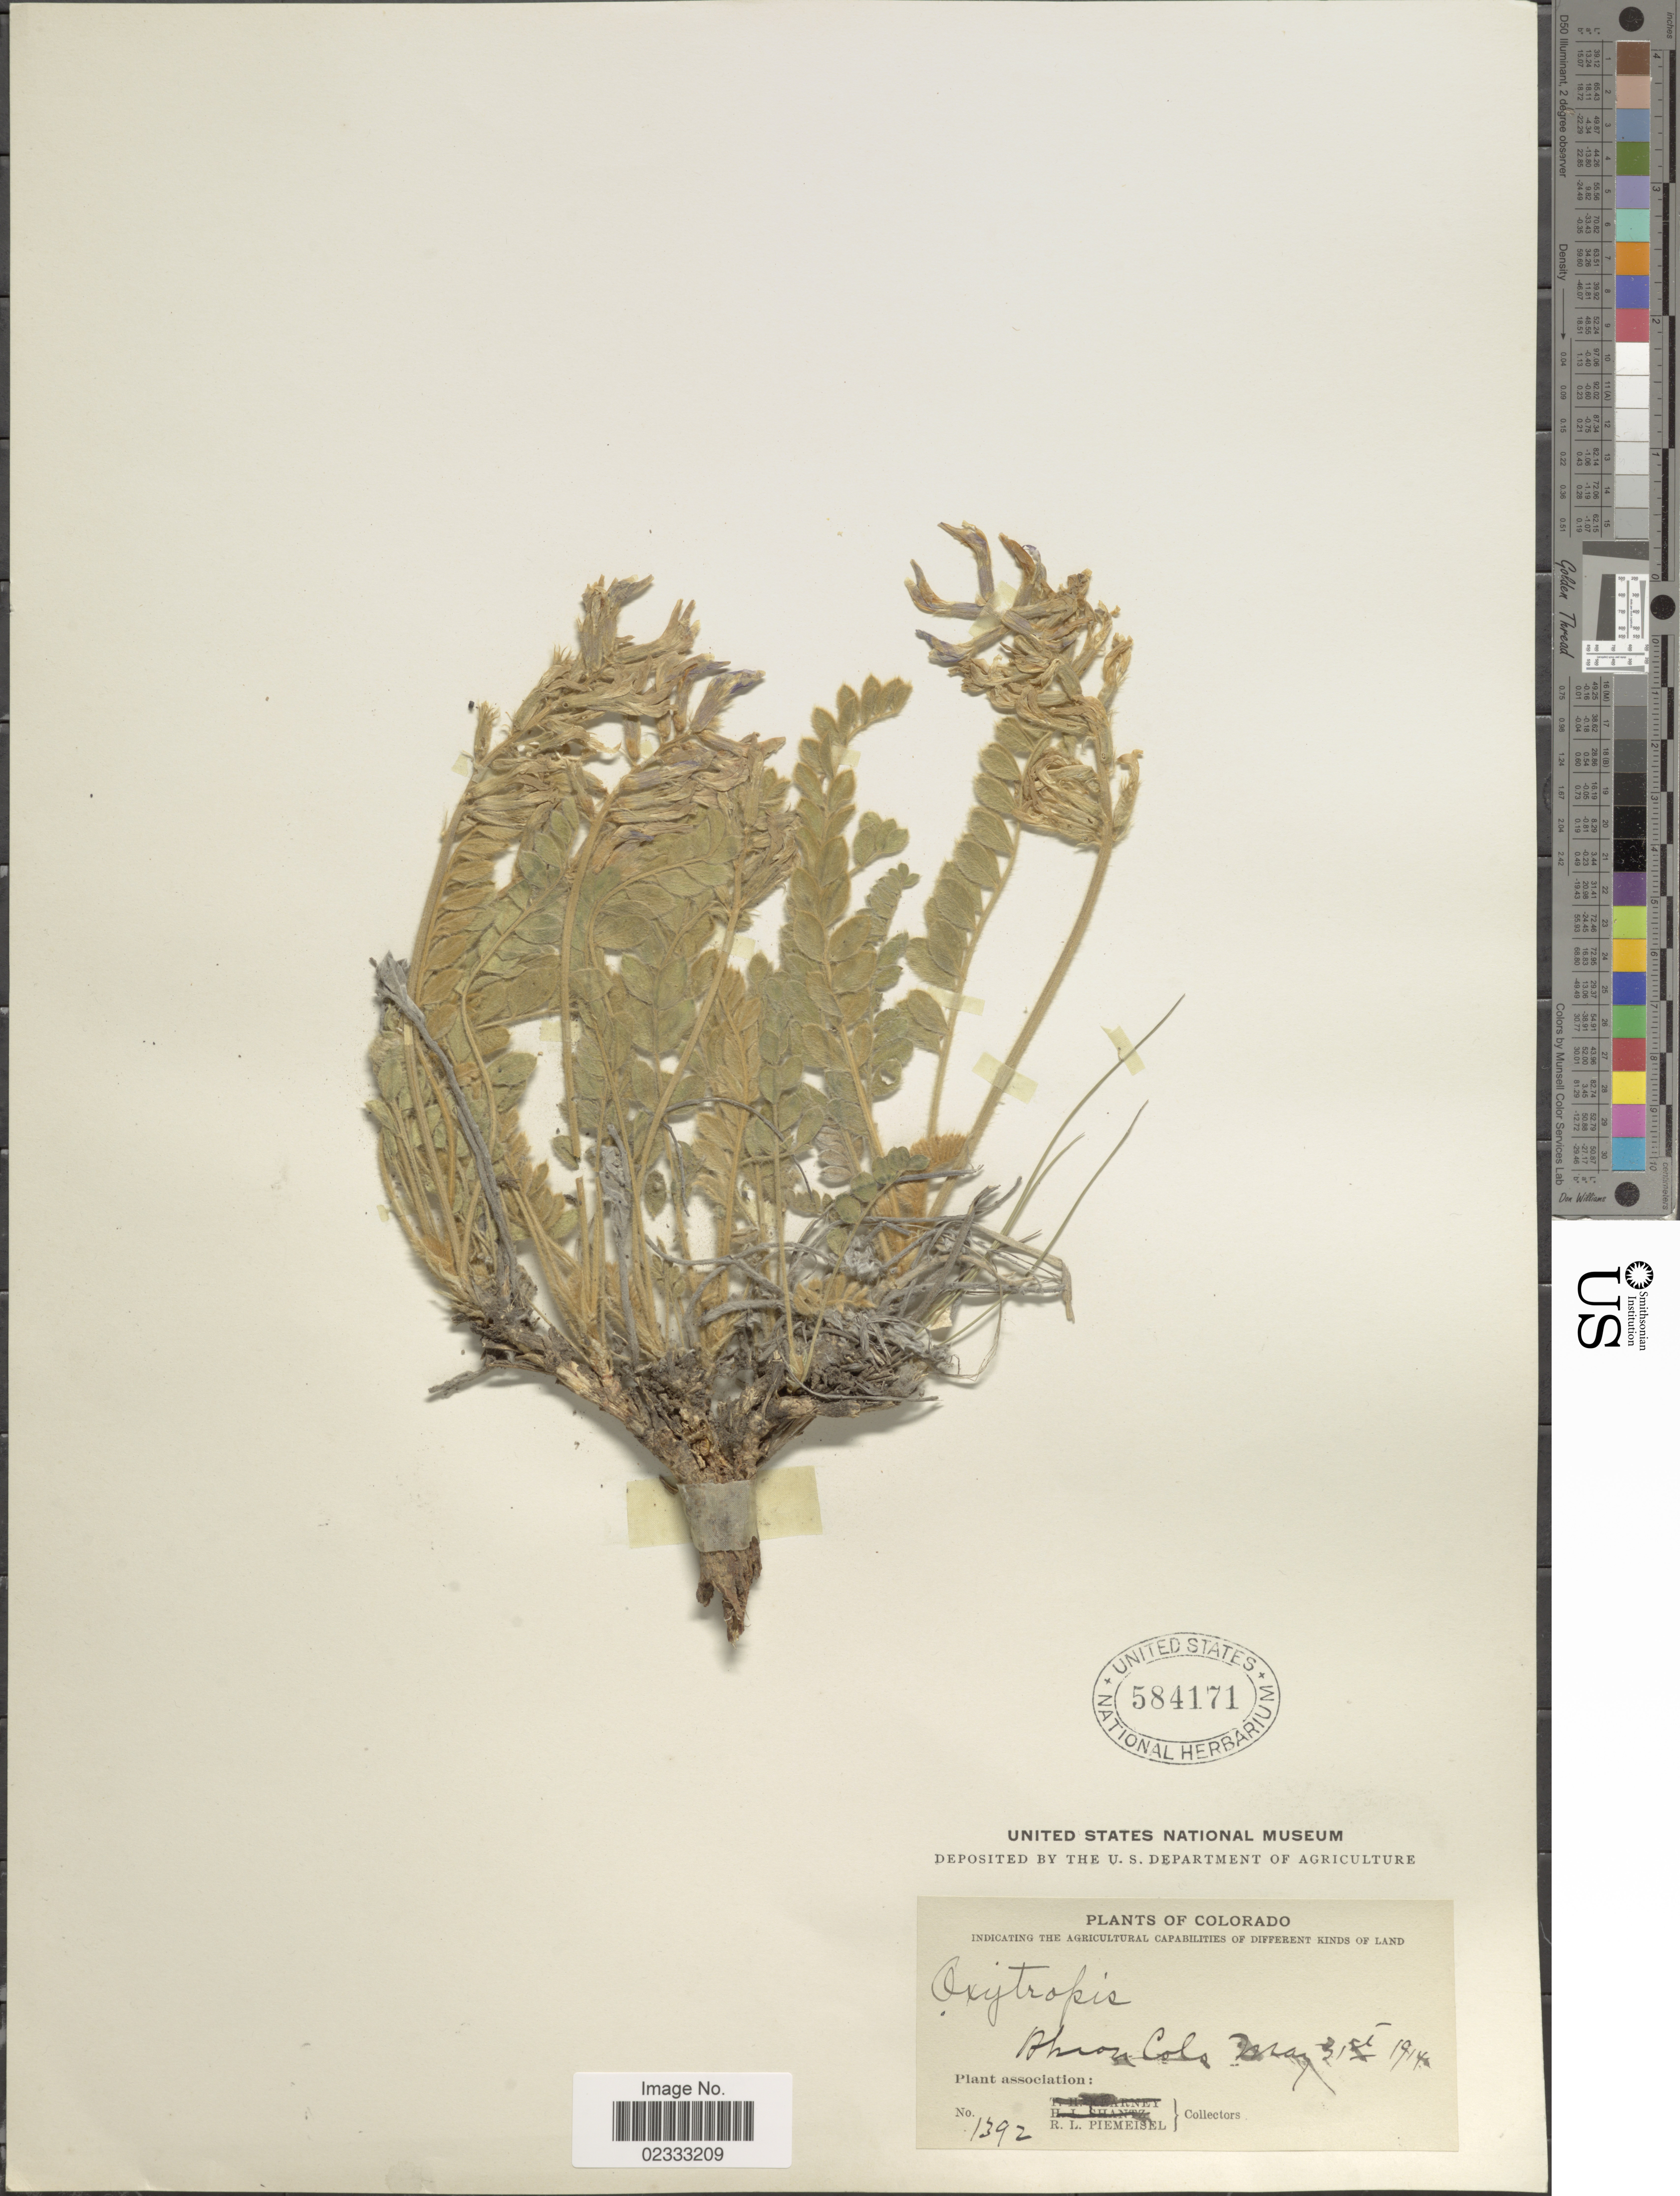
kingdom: Plantae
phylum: Tracheophyta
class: Magnoliopsida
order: Fabales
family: Fabaceae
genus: Astragalus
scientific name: Astragalus mollissimus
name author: Torr.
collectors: R. L. Piemeisel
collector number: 1392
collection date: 1914-05-31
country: United States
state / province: Colorado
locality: Akron Cols.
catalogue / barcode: US 584171